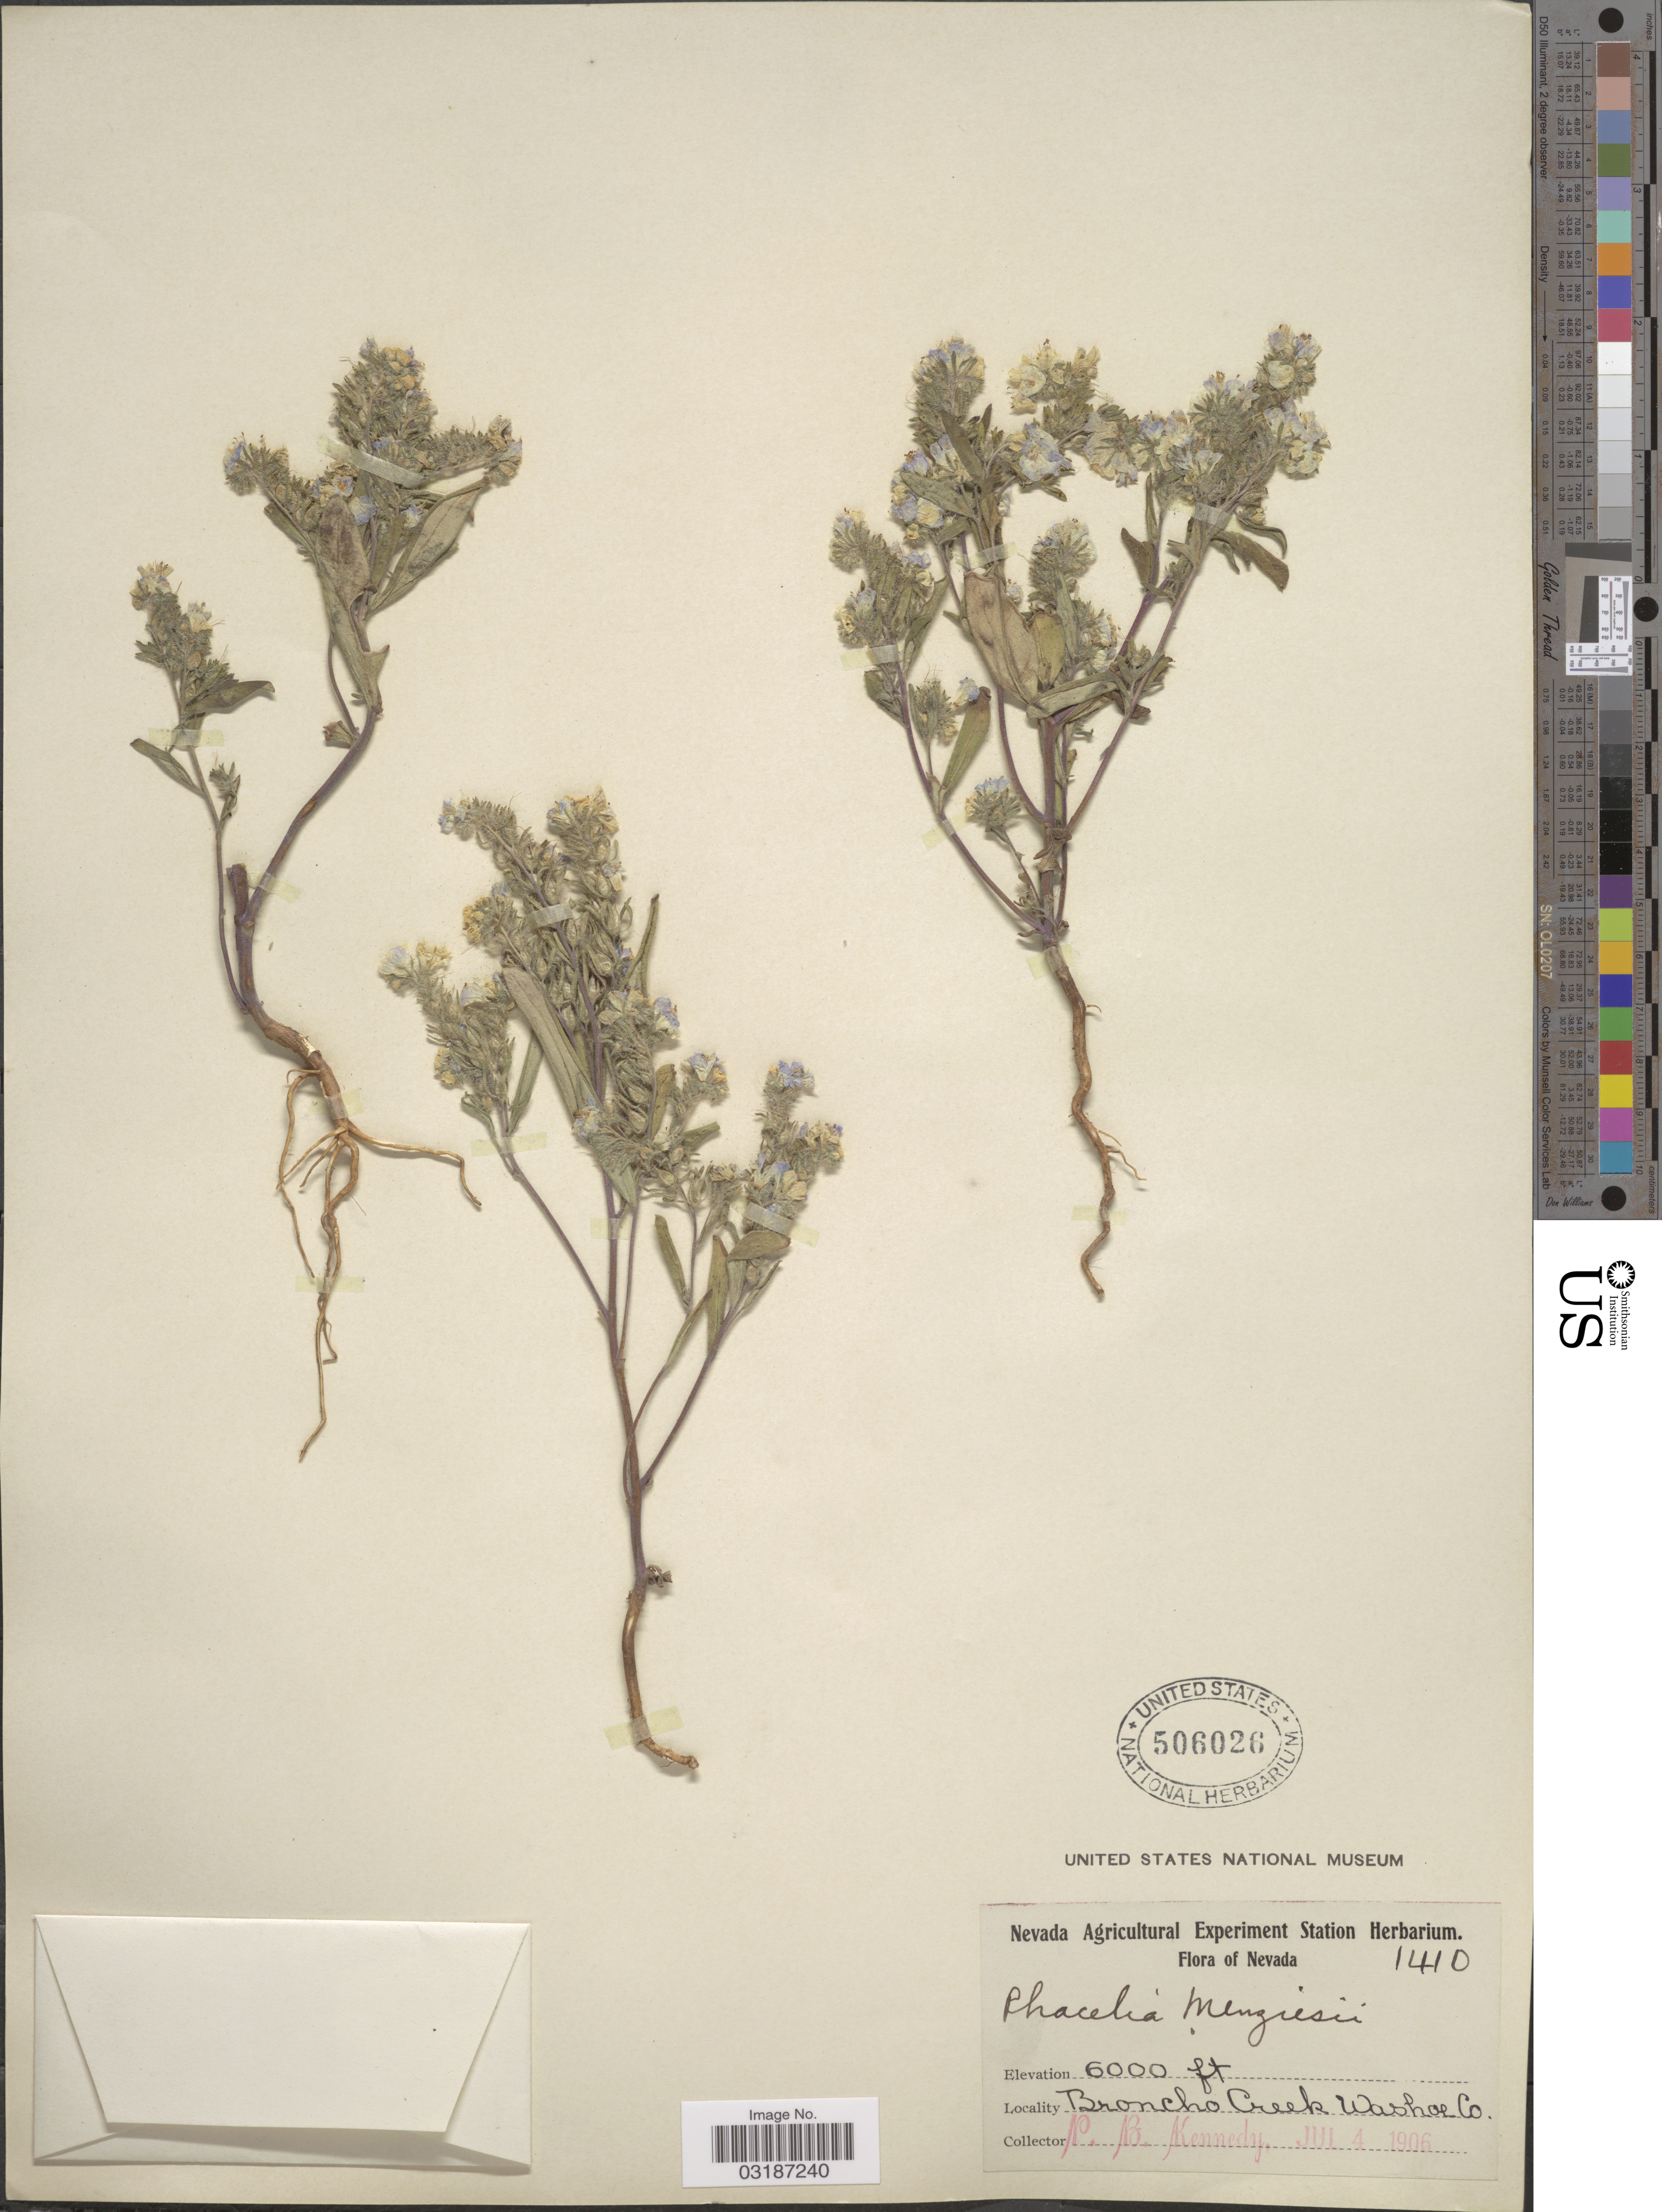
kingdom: Plantae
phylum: Tracheophyta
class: Magnoliopsida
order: Boraginales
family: Hydrophyllaceae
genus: Phacelia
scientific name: Phacelia linearis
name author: (Pursh) Holz.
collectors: P. B. Kennedy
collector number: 1410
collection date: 1906-07-04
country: United States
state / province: Nevada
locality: Broncho Creek Washoe Co.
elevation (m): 1829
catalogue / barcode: US 506026